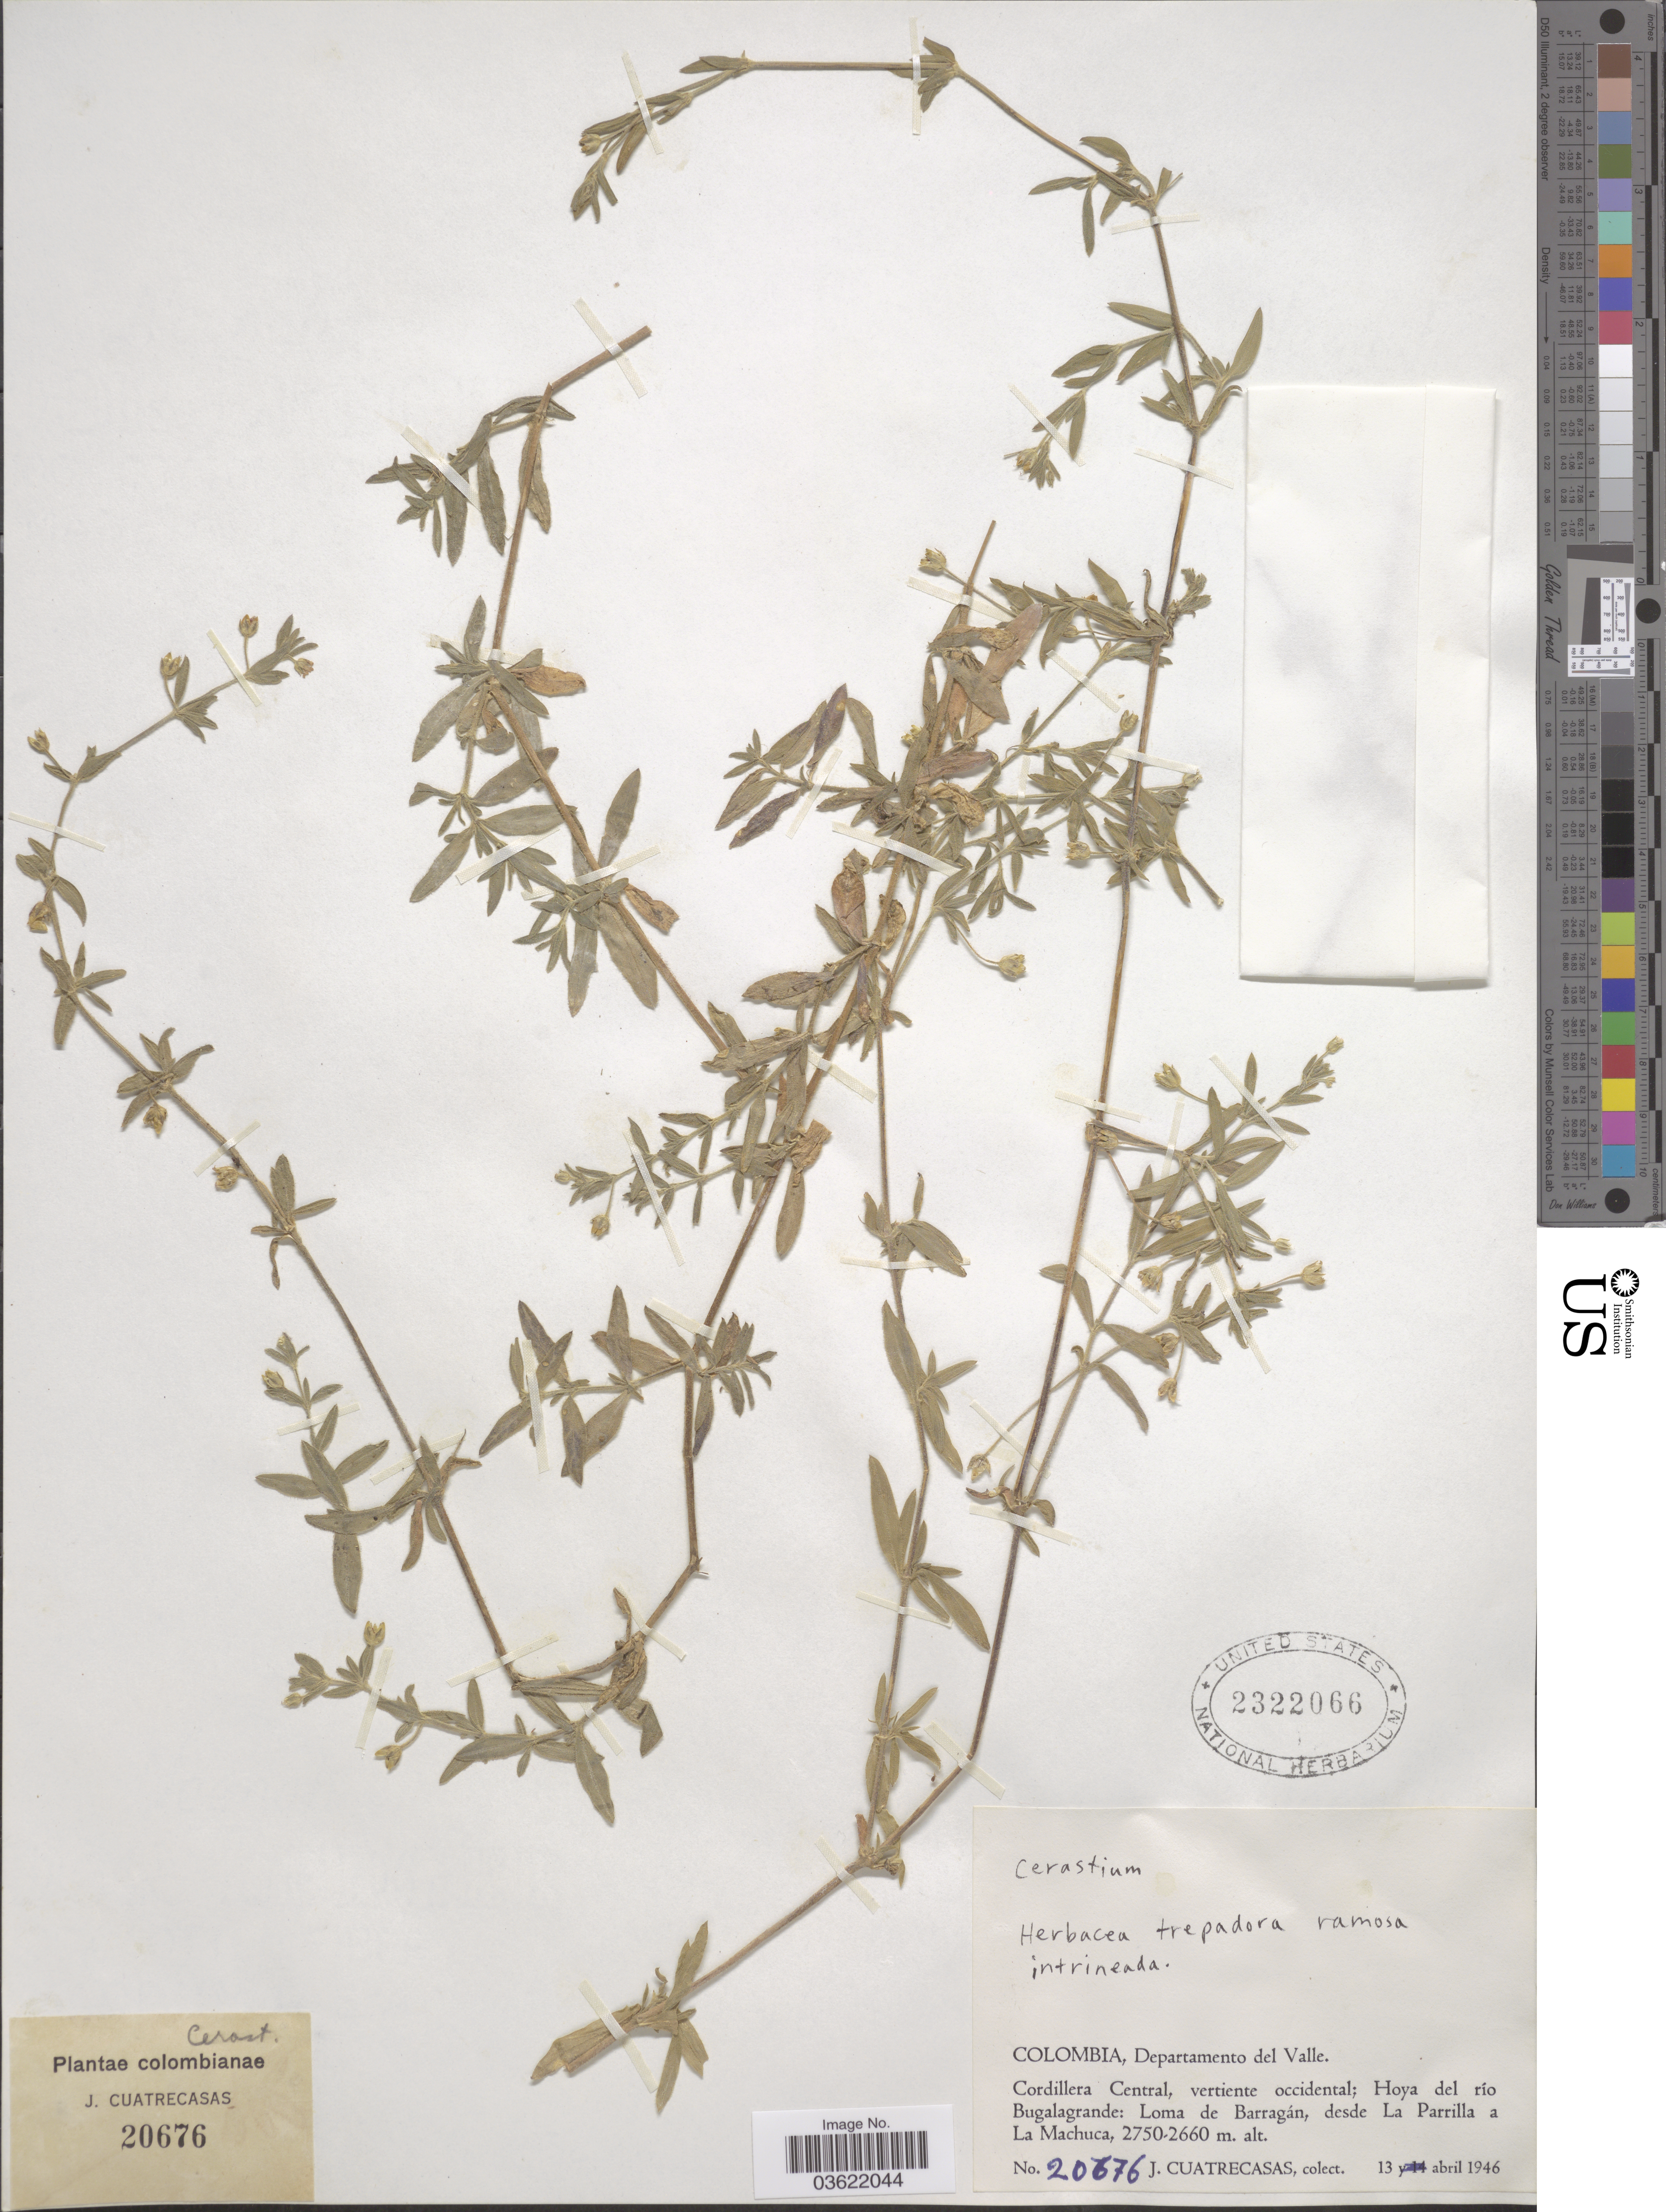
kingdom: Plantae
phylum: Tracheophyta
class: Magnoliopsida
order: Caryophyllales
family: Caryophyllaceae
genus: Arenaria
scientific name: Arenaria sp.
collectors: J. Cuatrecasas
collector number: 20676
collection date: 1946-04-13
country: Colombia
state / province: Valle del Cauca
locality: Departamento del Valle. Cordillera Central, vertiente occidental; Hoya del río Bugalagrande: Loma de Barragán, desde La Parrilla a La Machuca.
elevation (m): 2660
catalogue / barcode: US 2322066